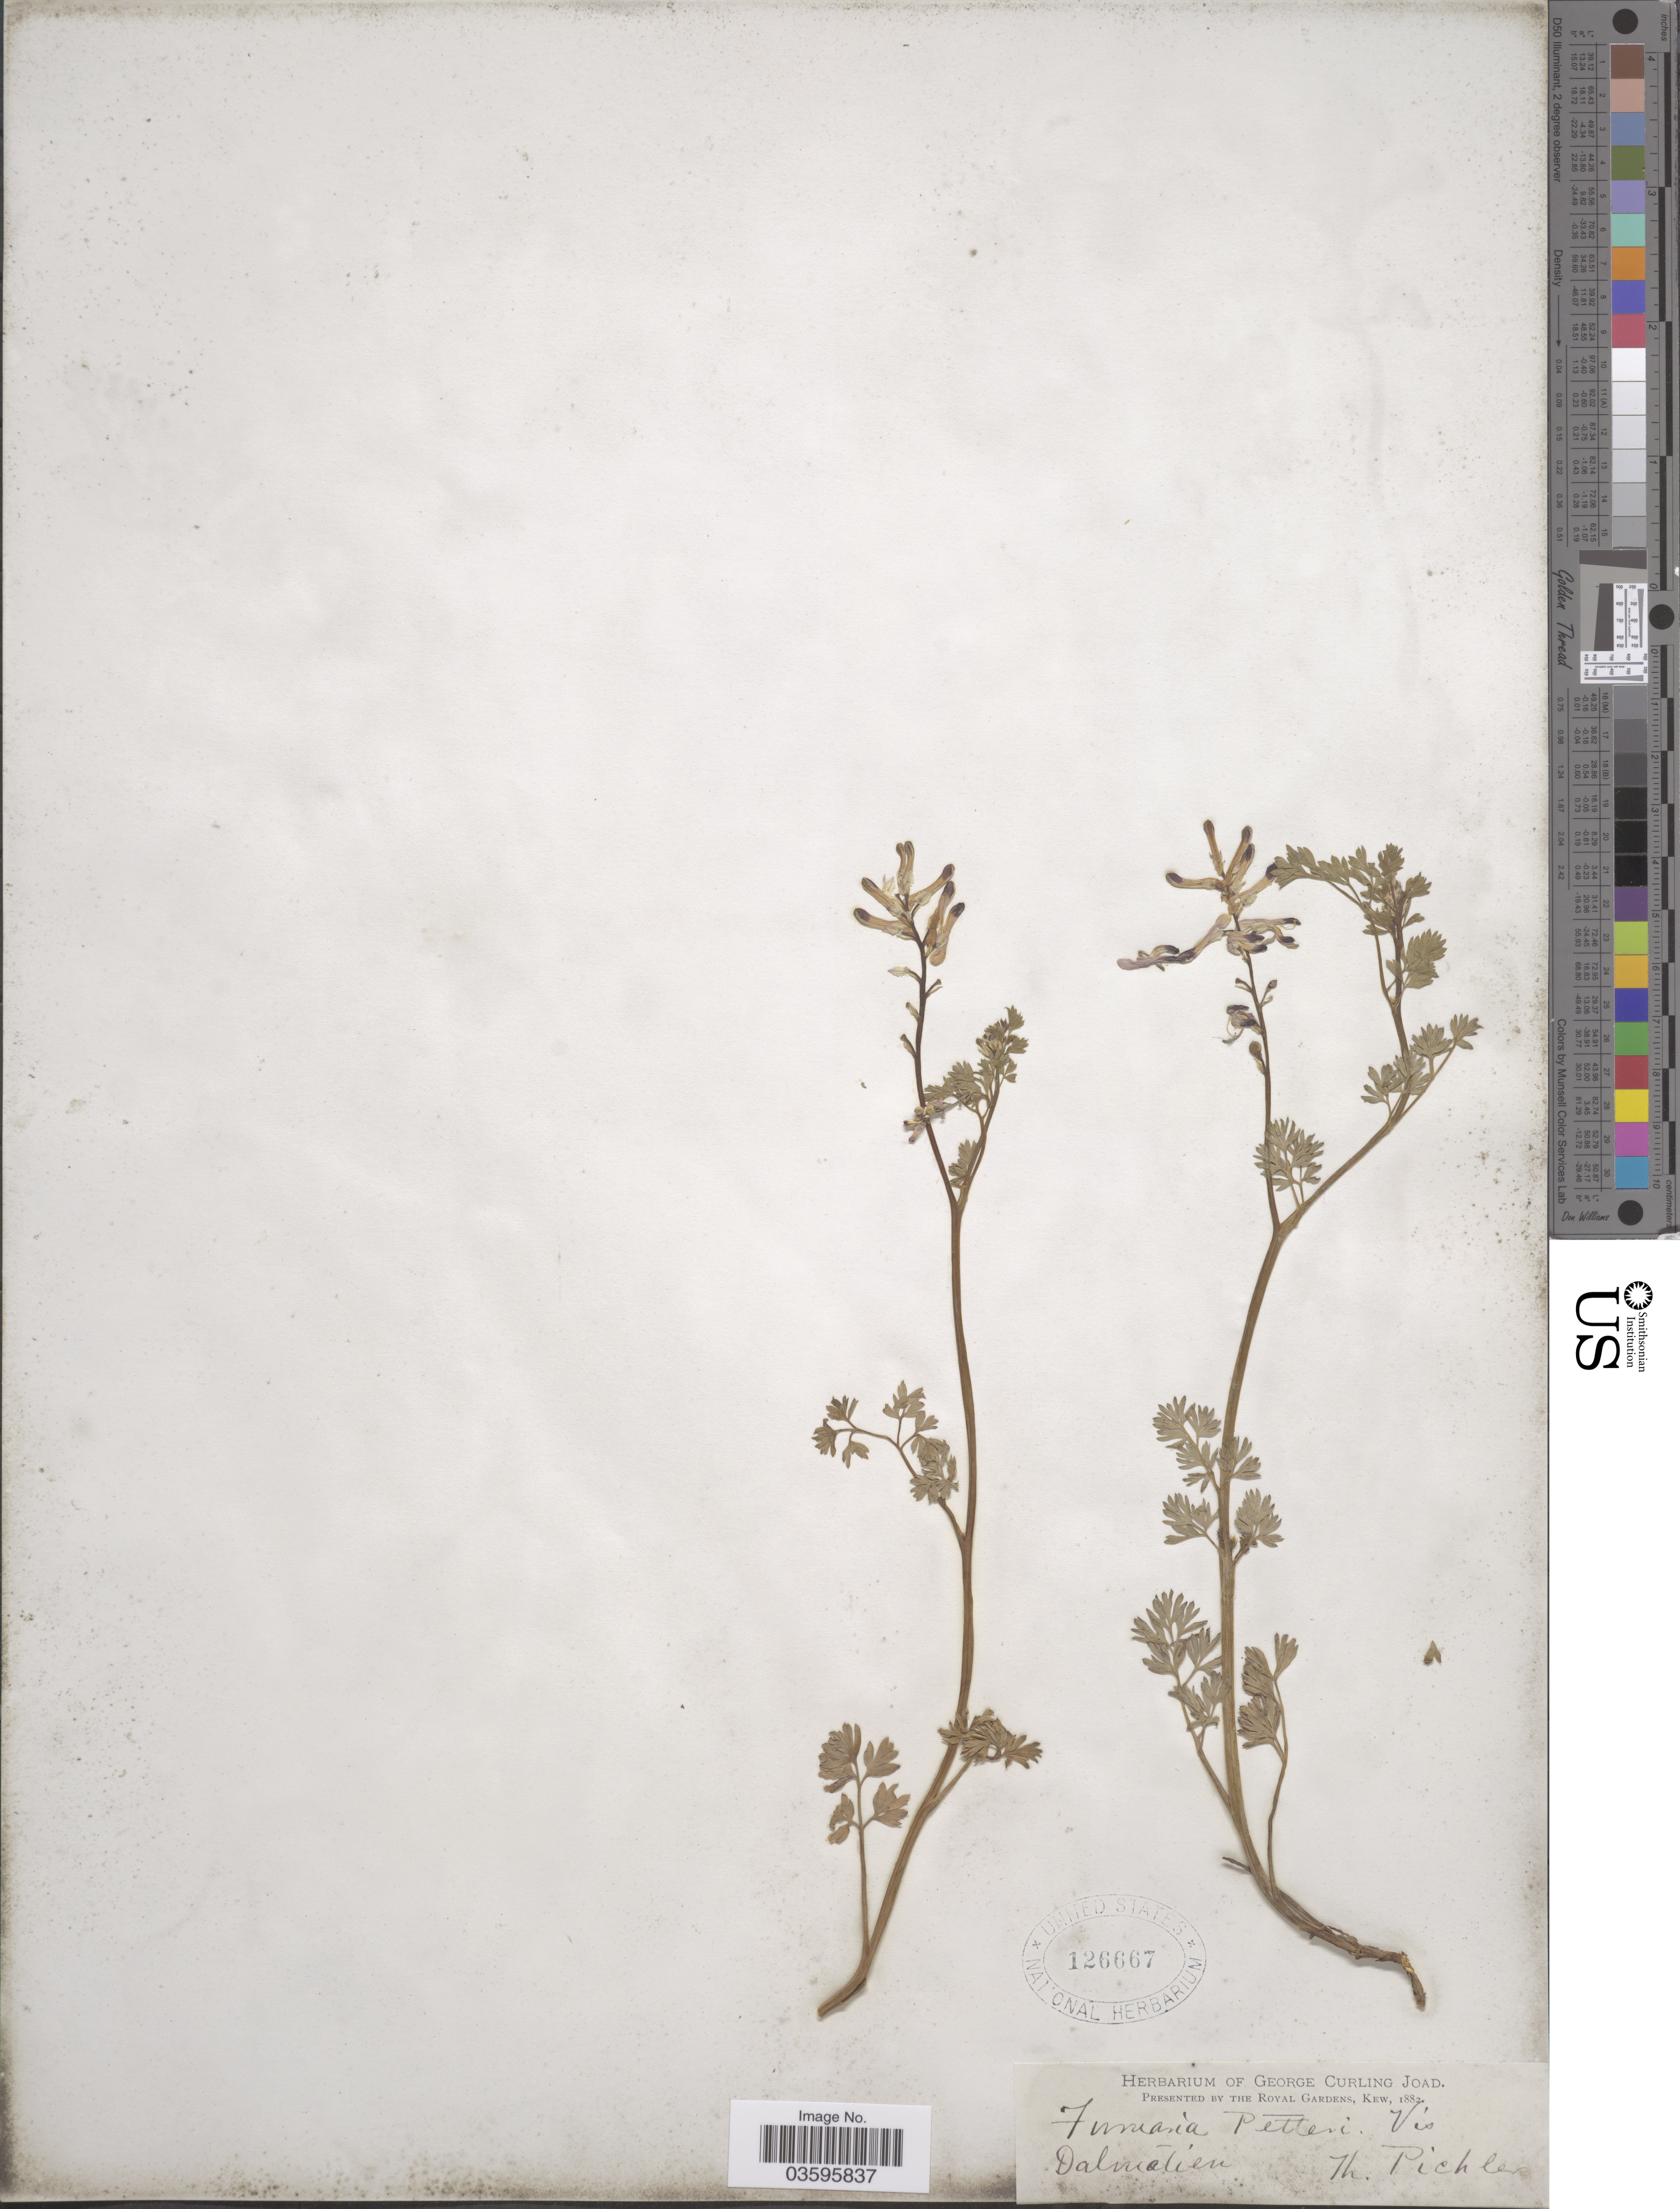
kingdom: Plantae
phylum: Tracheophyta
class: Magnoliopsida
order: Ranunculales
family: Papaveraceae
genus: Fumaria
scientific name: Fumaria petteri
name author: Rchb.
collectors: T. Pichler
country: Croatia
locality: Dalmatien.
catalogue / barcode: US 126667